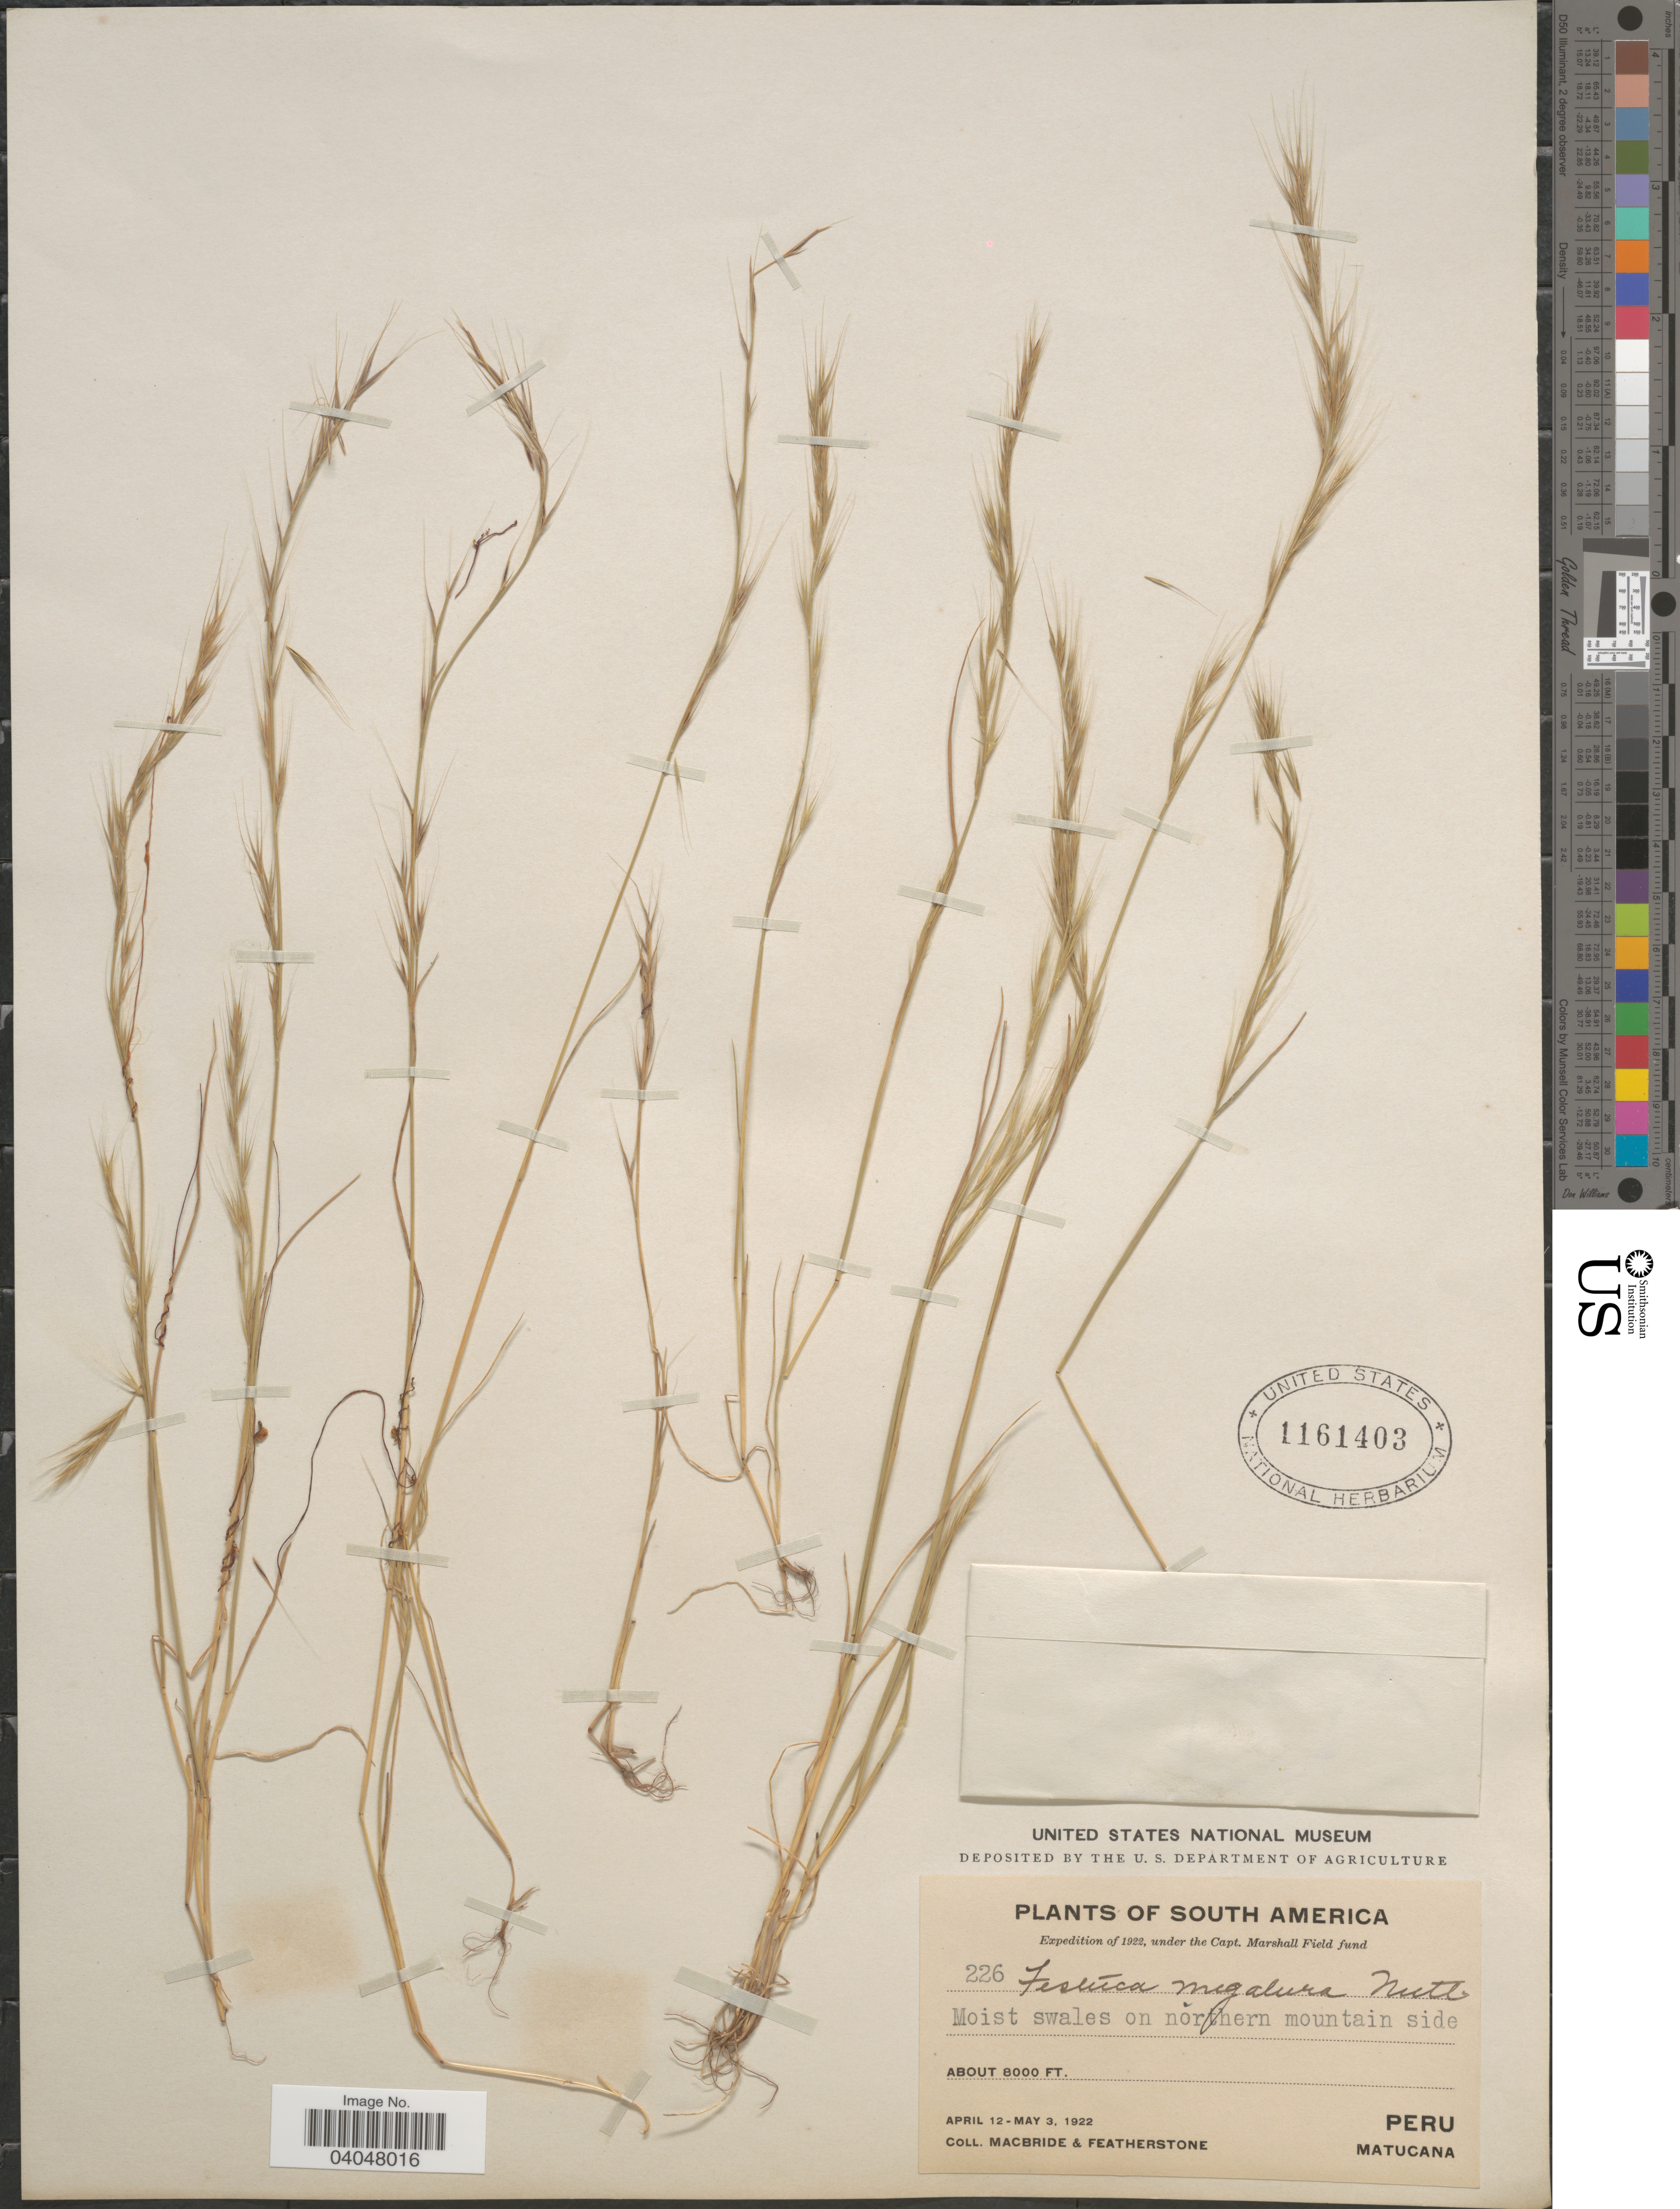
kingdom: Plantae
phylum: Tracheophyta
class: Liliopsida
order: Poales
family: Poaceae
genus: Festuca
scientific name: Festuca megalura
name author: Nutt.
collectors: Macbride, -- & -. Featherstone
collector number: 226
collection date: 1922-04-12/1922-05-03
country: Peru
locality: Moist swales on northern mountain side. Matucana.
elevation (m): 2438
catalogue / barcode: US 1161403